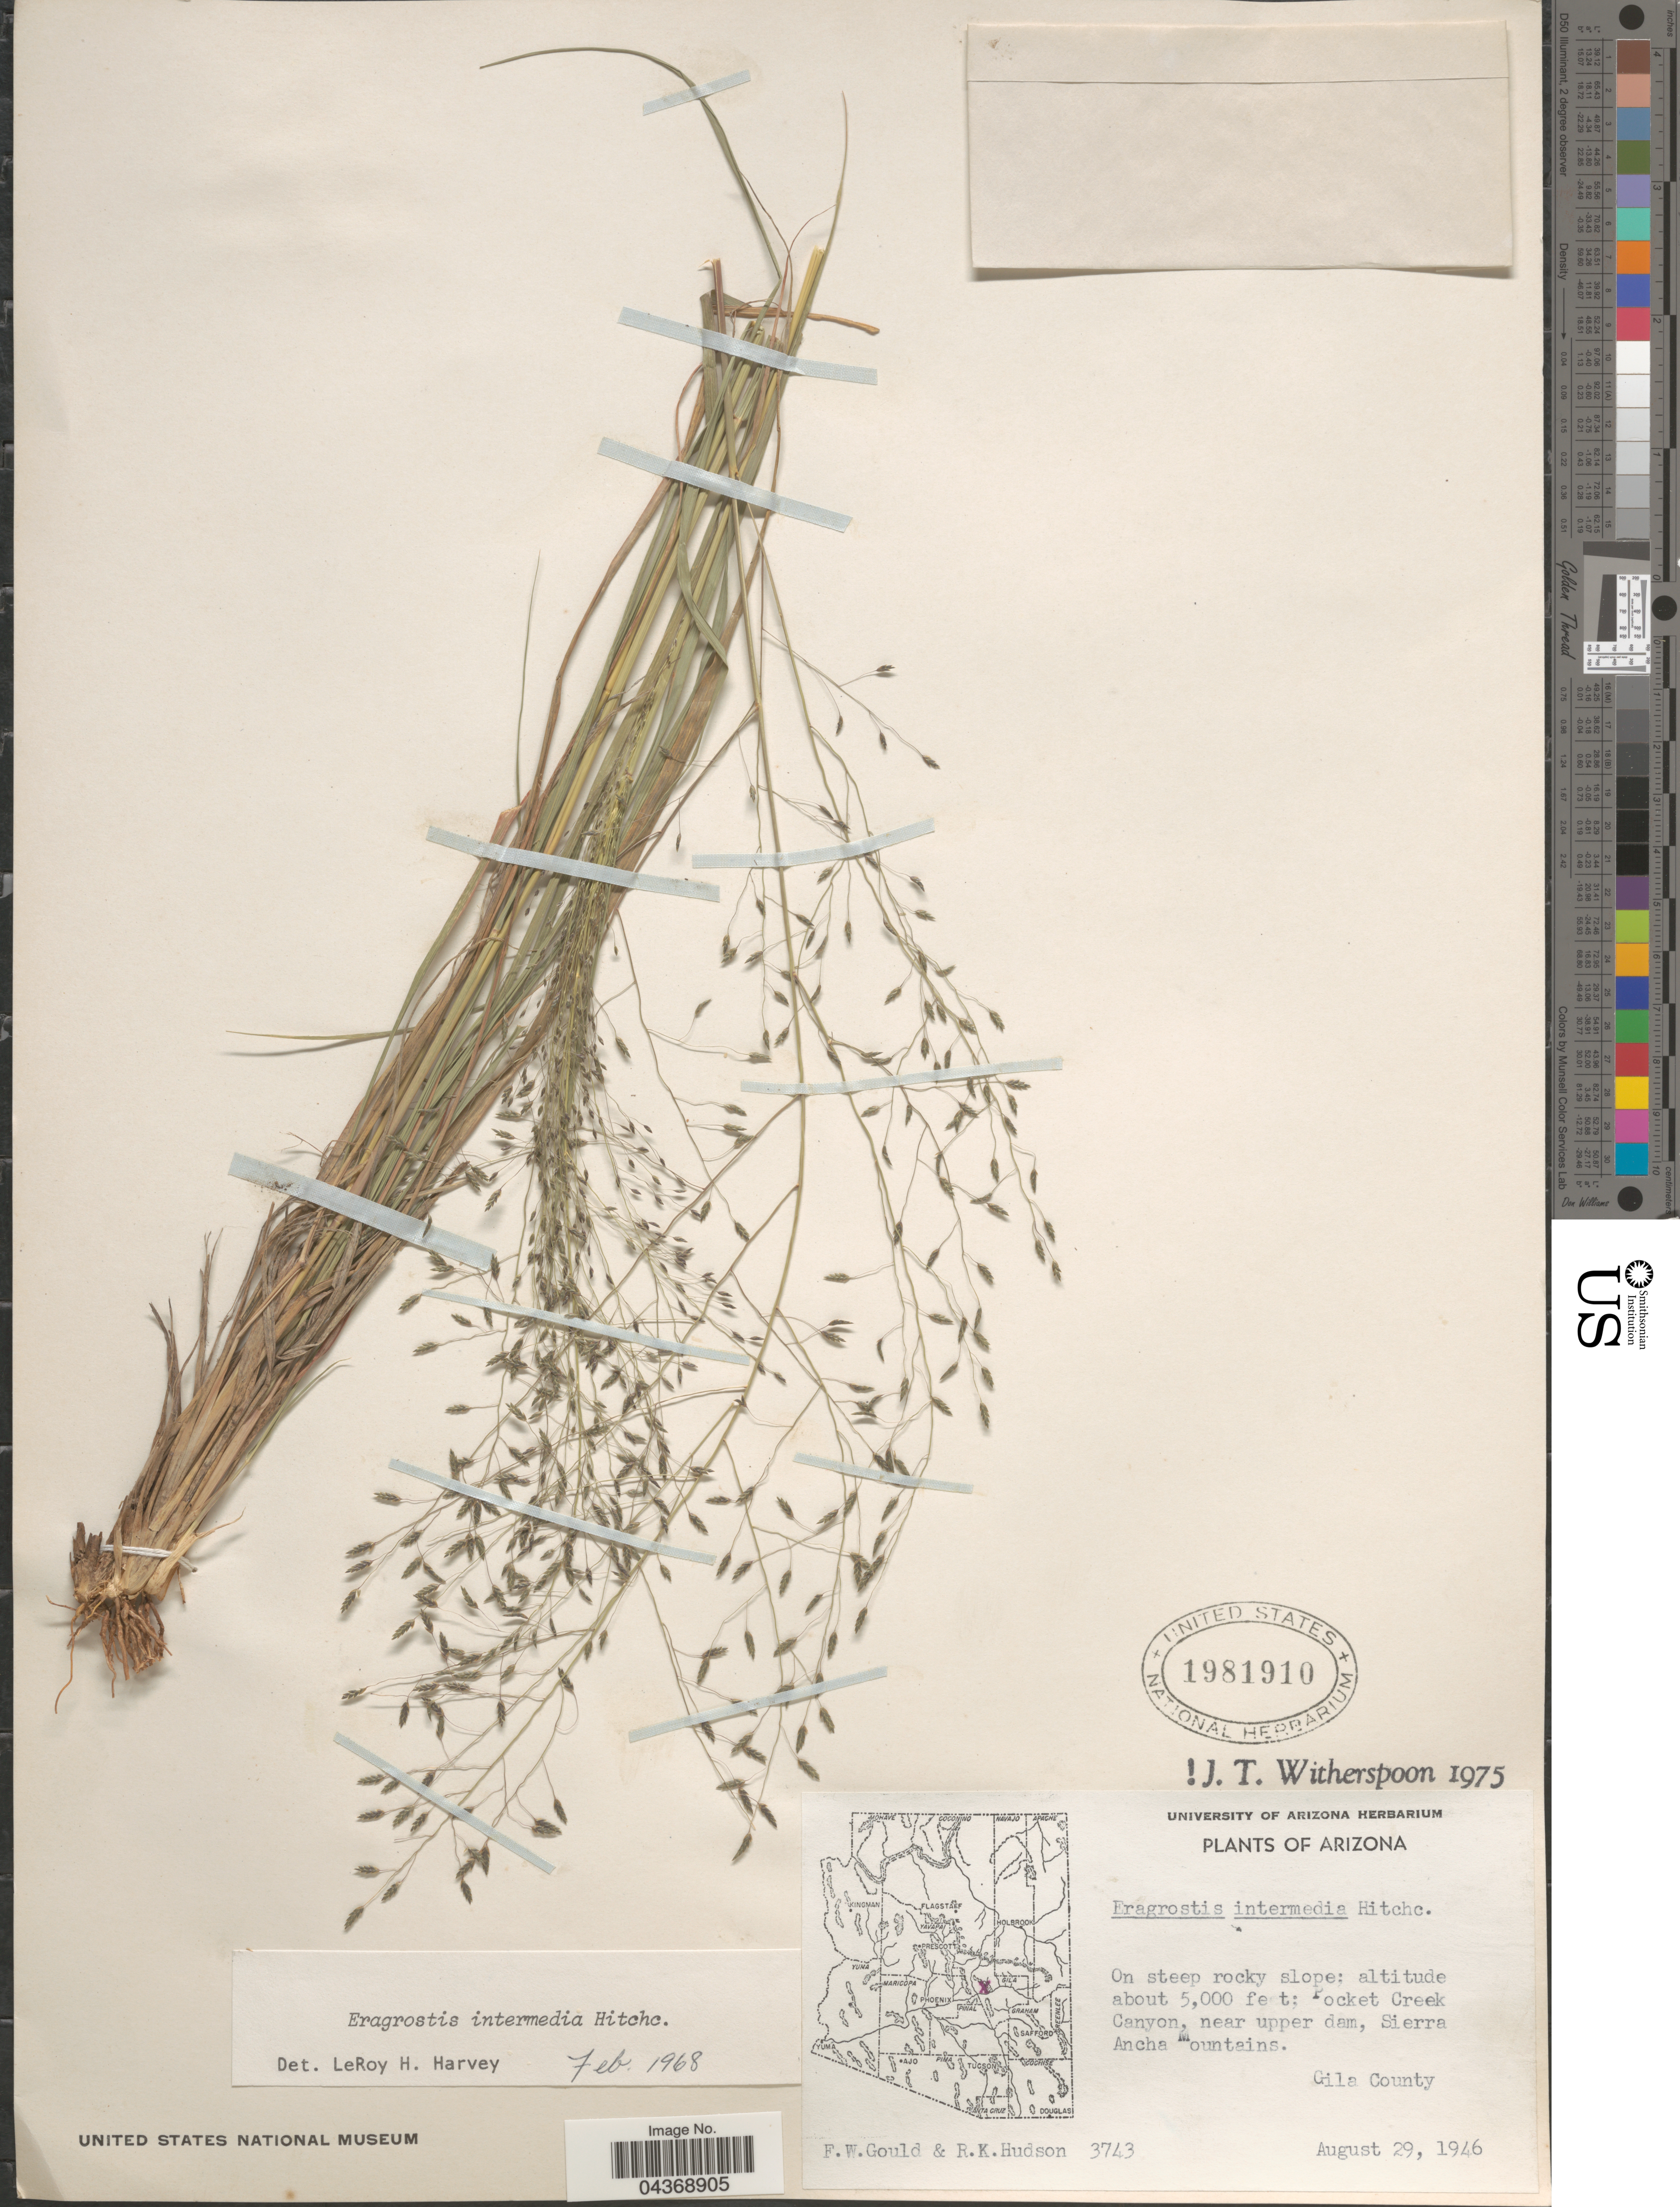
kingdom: Plantae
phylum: Tracheophyta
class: Liliopsida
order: Poales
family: Poaceae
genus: Eragrostis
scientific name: Eragrostis intermedia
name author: Hitchc.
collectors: F. W. Gould & R. K. Hudson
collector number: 3743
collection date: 1946-08-29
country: United States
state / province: Arizona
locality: Pocket Creek Canyon, near upper dam, Sierra Ancha Mountains. Gila County.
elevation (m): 1524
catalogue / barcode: US 1981910